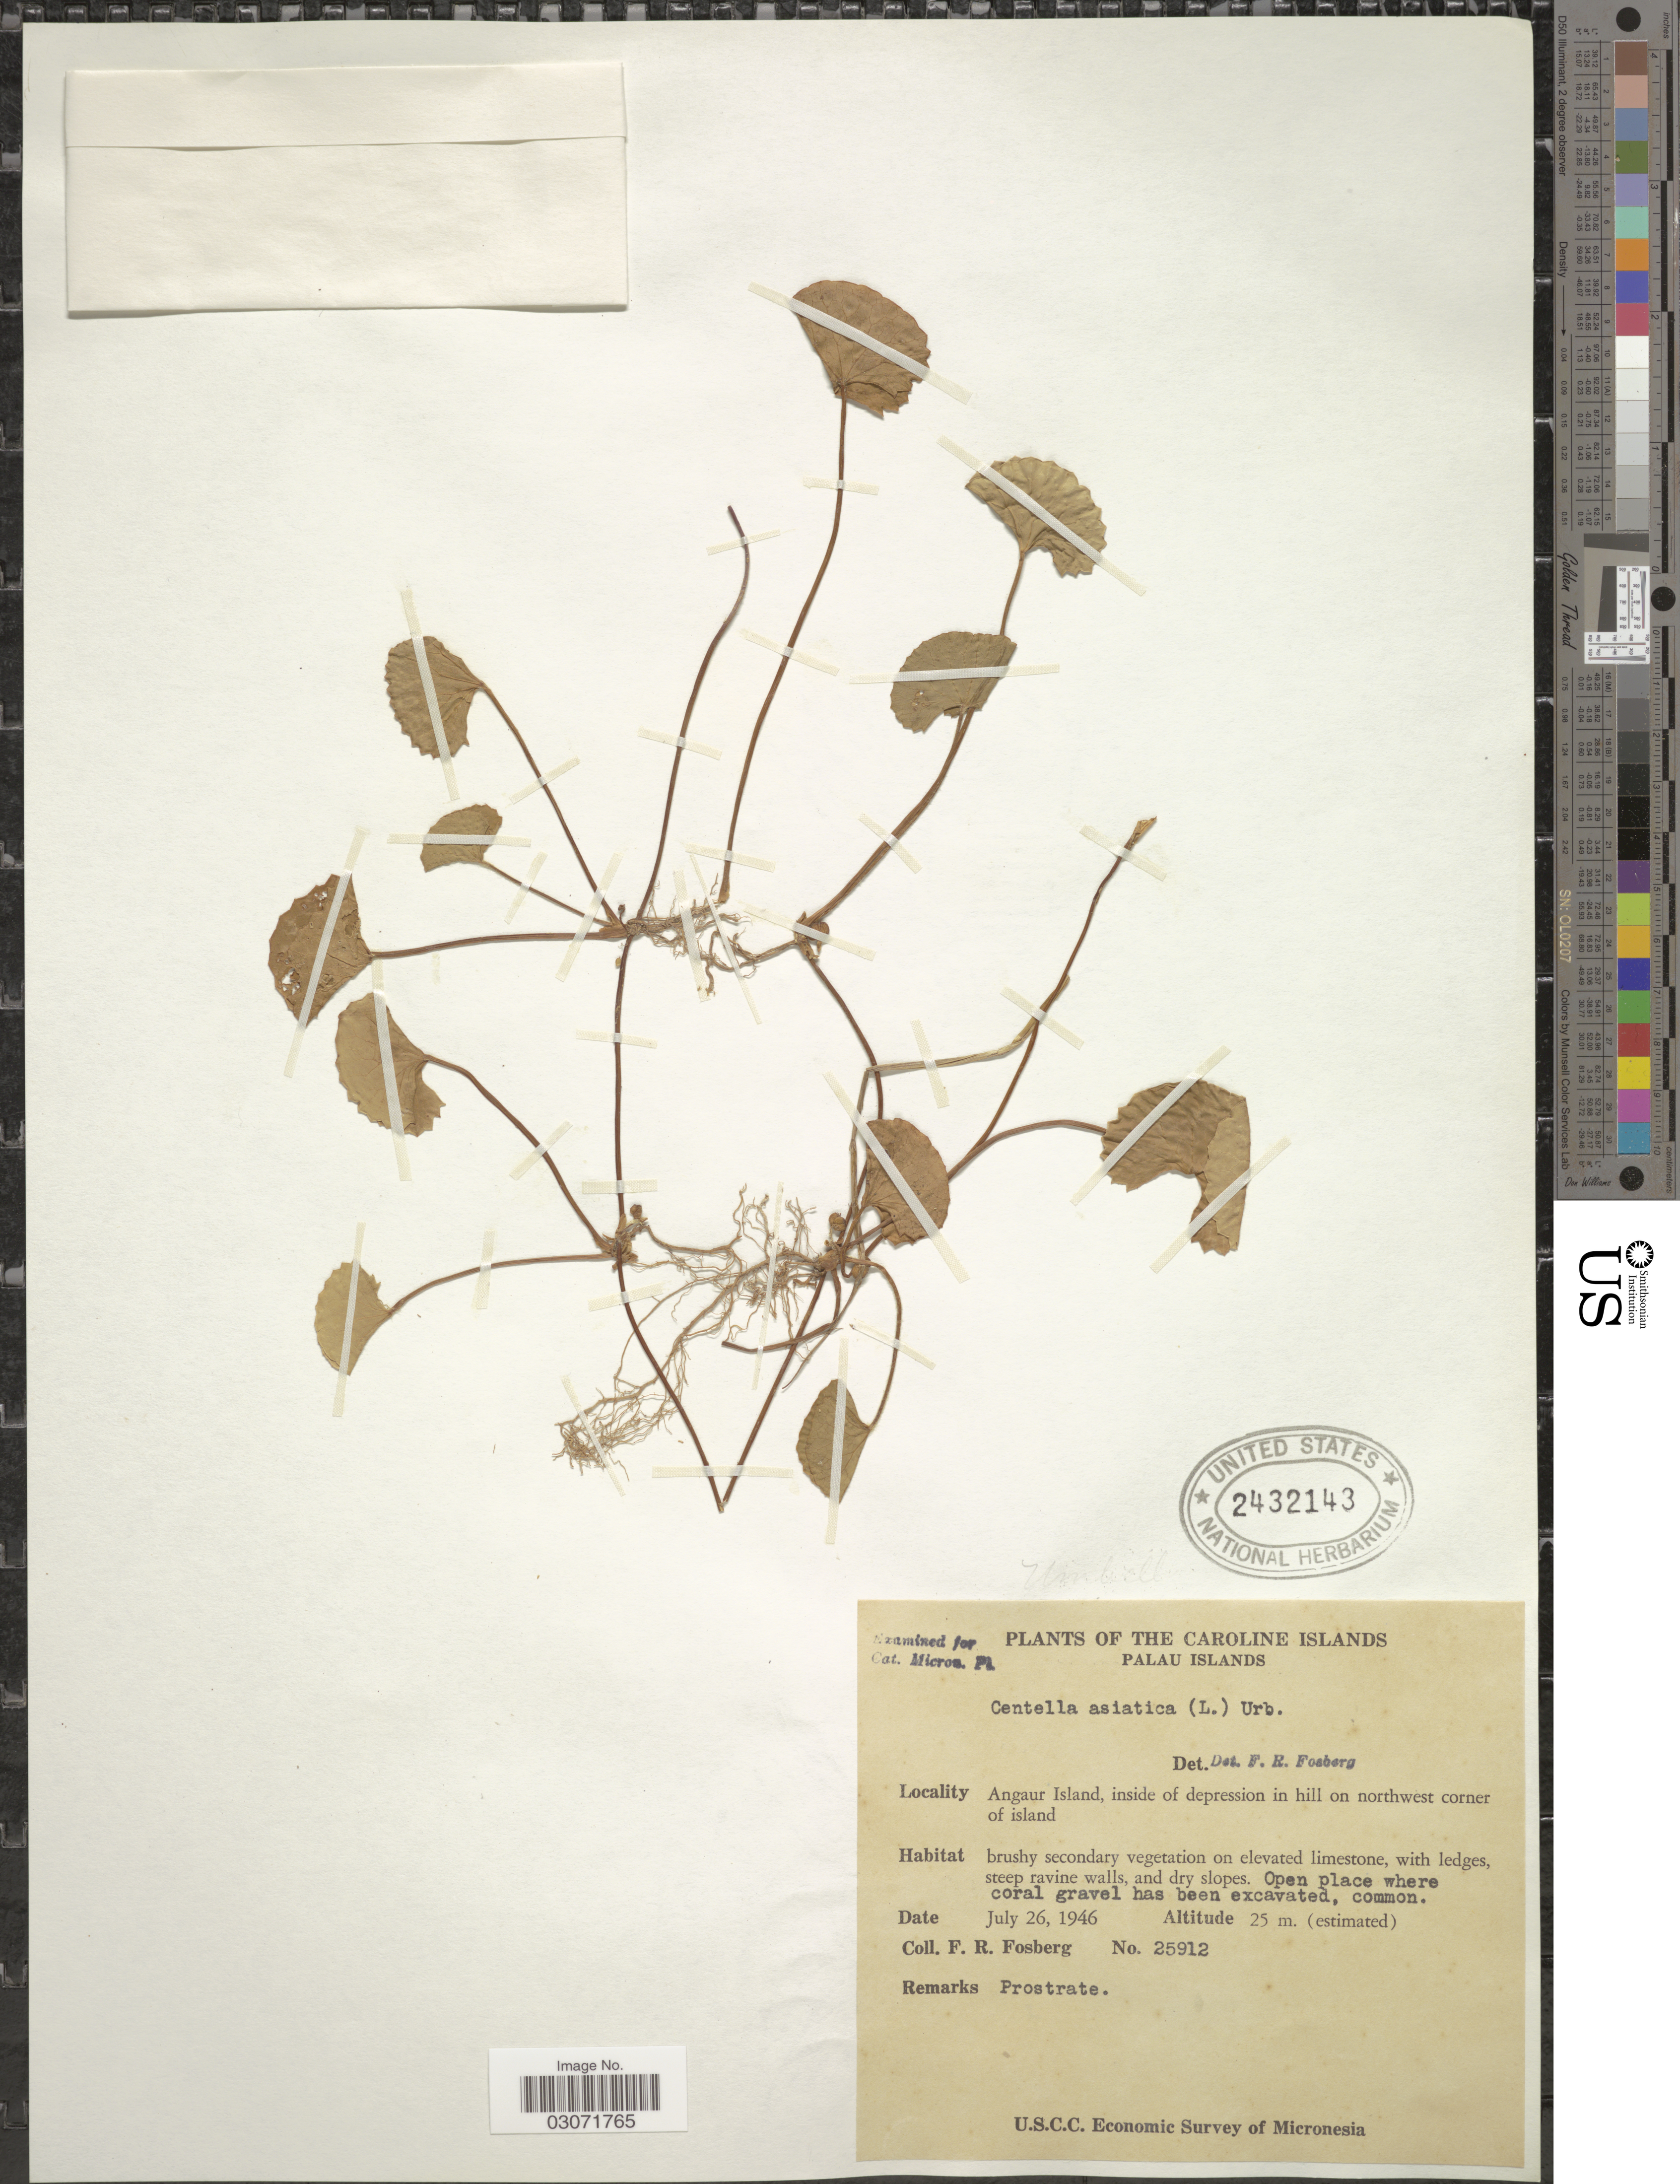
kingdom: Plantae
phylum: Tracheophyta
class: Magnoliopsida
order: Apiales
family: Apiaceae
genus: Centella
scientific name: Centella asiatica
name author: (L.) Urb.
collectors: F. R. Fosberg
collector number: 25912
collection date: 1946-07-26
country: Palau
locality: The Caroline Islands, Palau Islands. Angaur Island, inside of depression in hill on northwest corner of island.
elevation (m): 25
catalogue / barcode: US 2432143